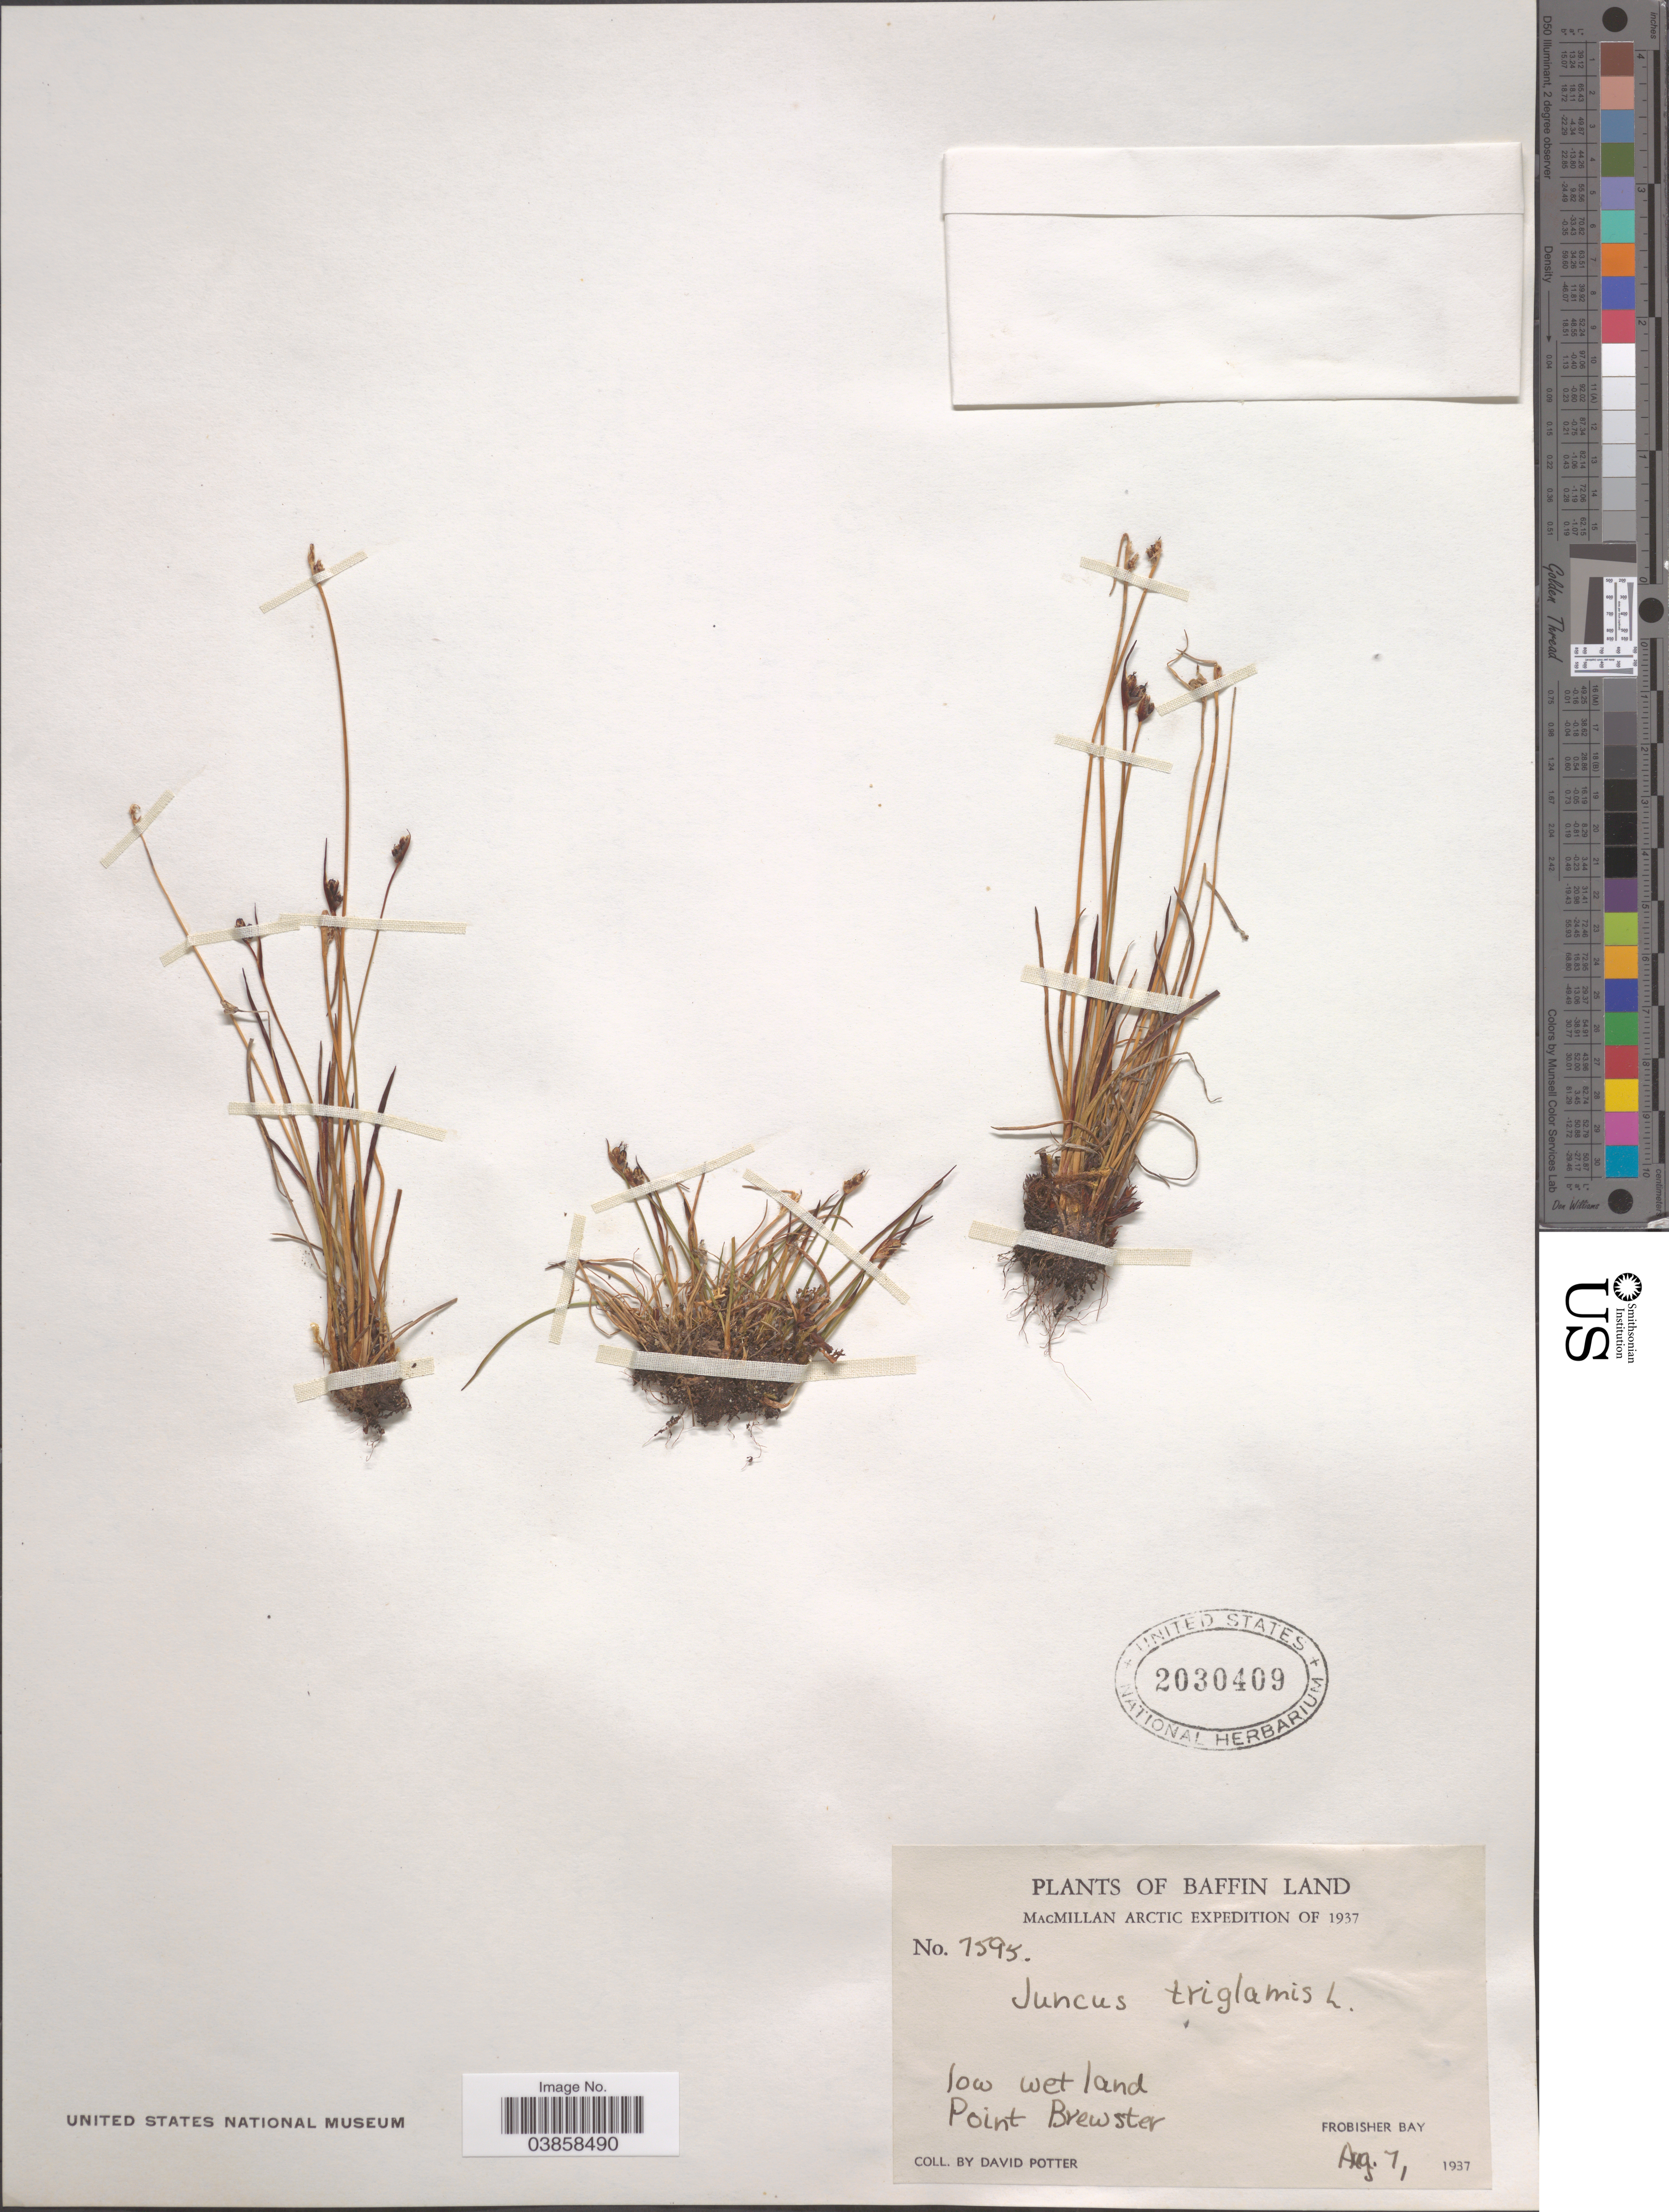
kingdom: Plantae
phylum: Tracheophyta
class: Liliopsida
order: Poales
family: Juncaceae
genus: Juncus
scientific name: Juncus triglumis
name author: L.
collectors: D. Potter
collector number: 7595*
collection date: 1937-08-07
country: Canada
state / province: Nunavut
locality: Baffin Land. Low wet land. Point Brewster. Frobisher Bay.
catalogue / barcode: US 2030409